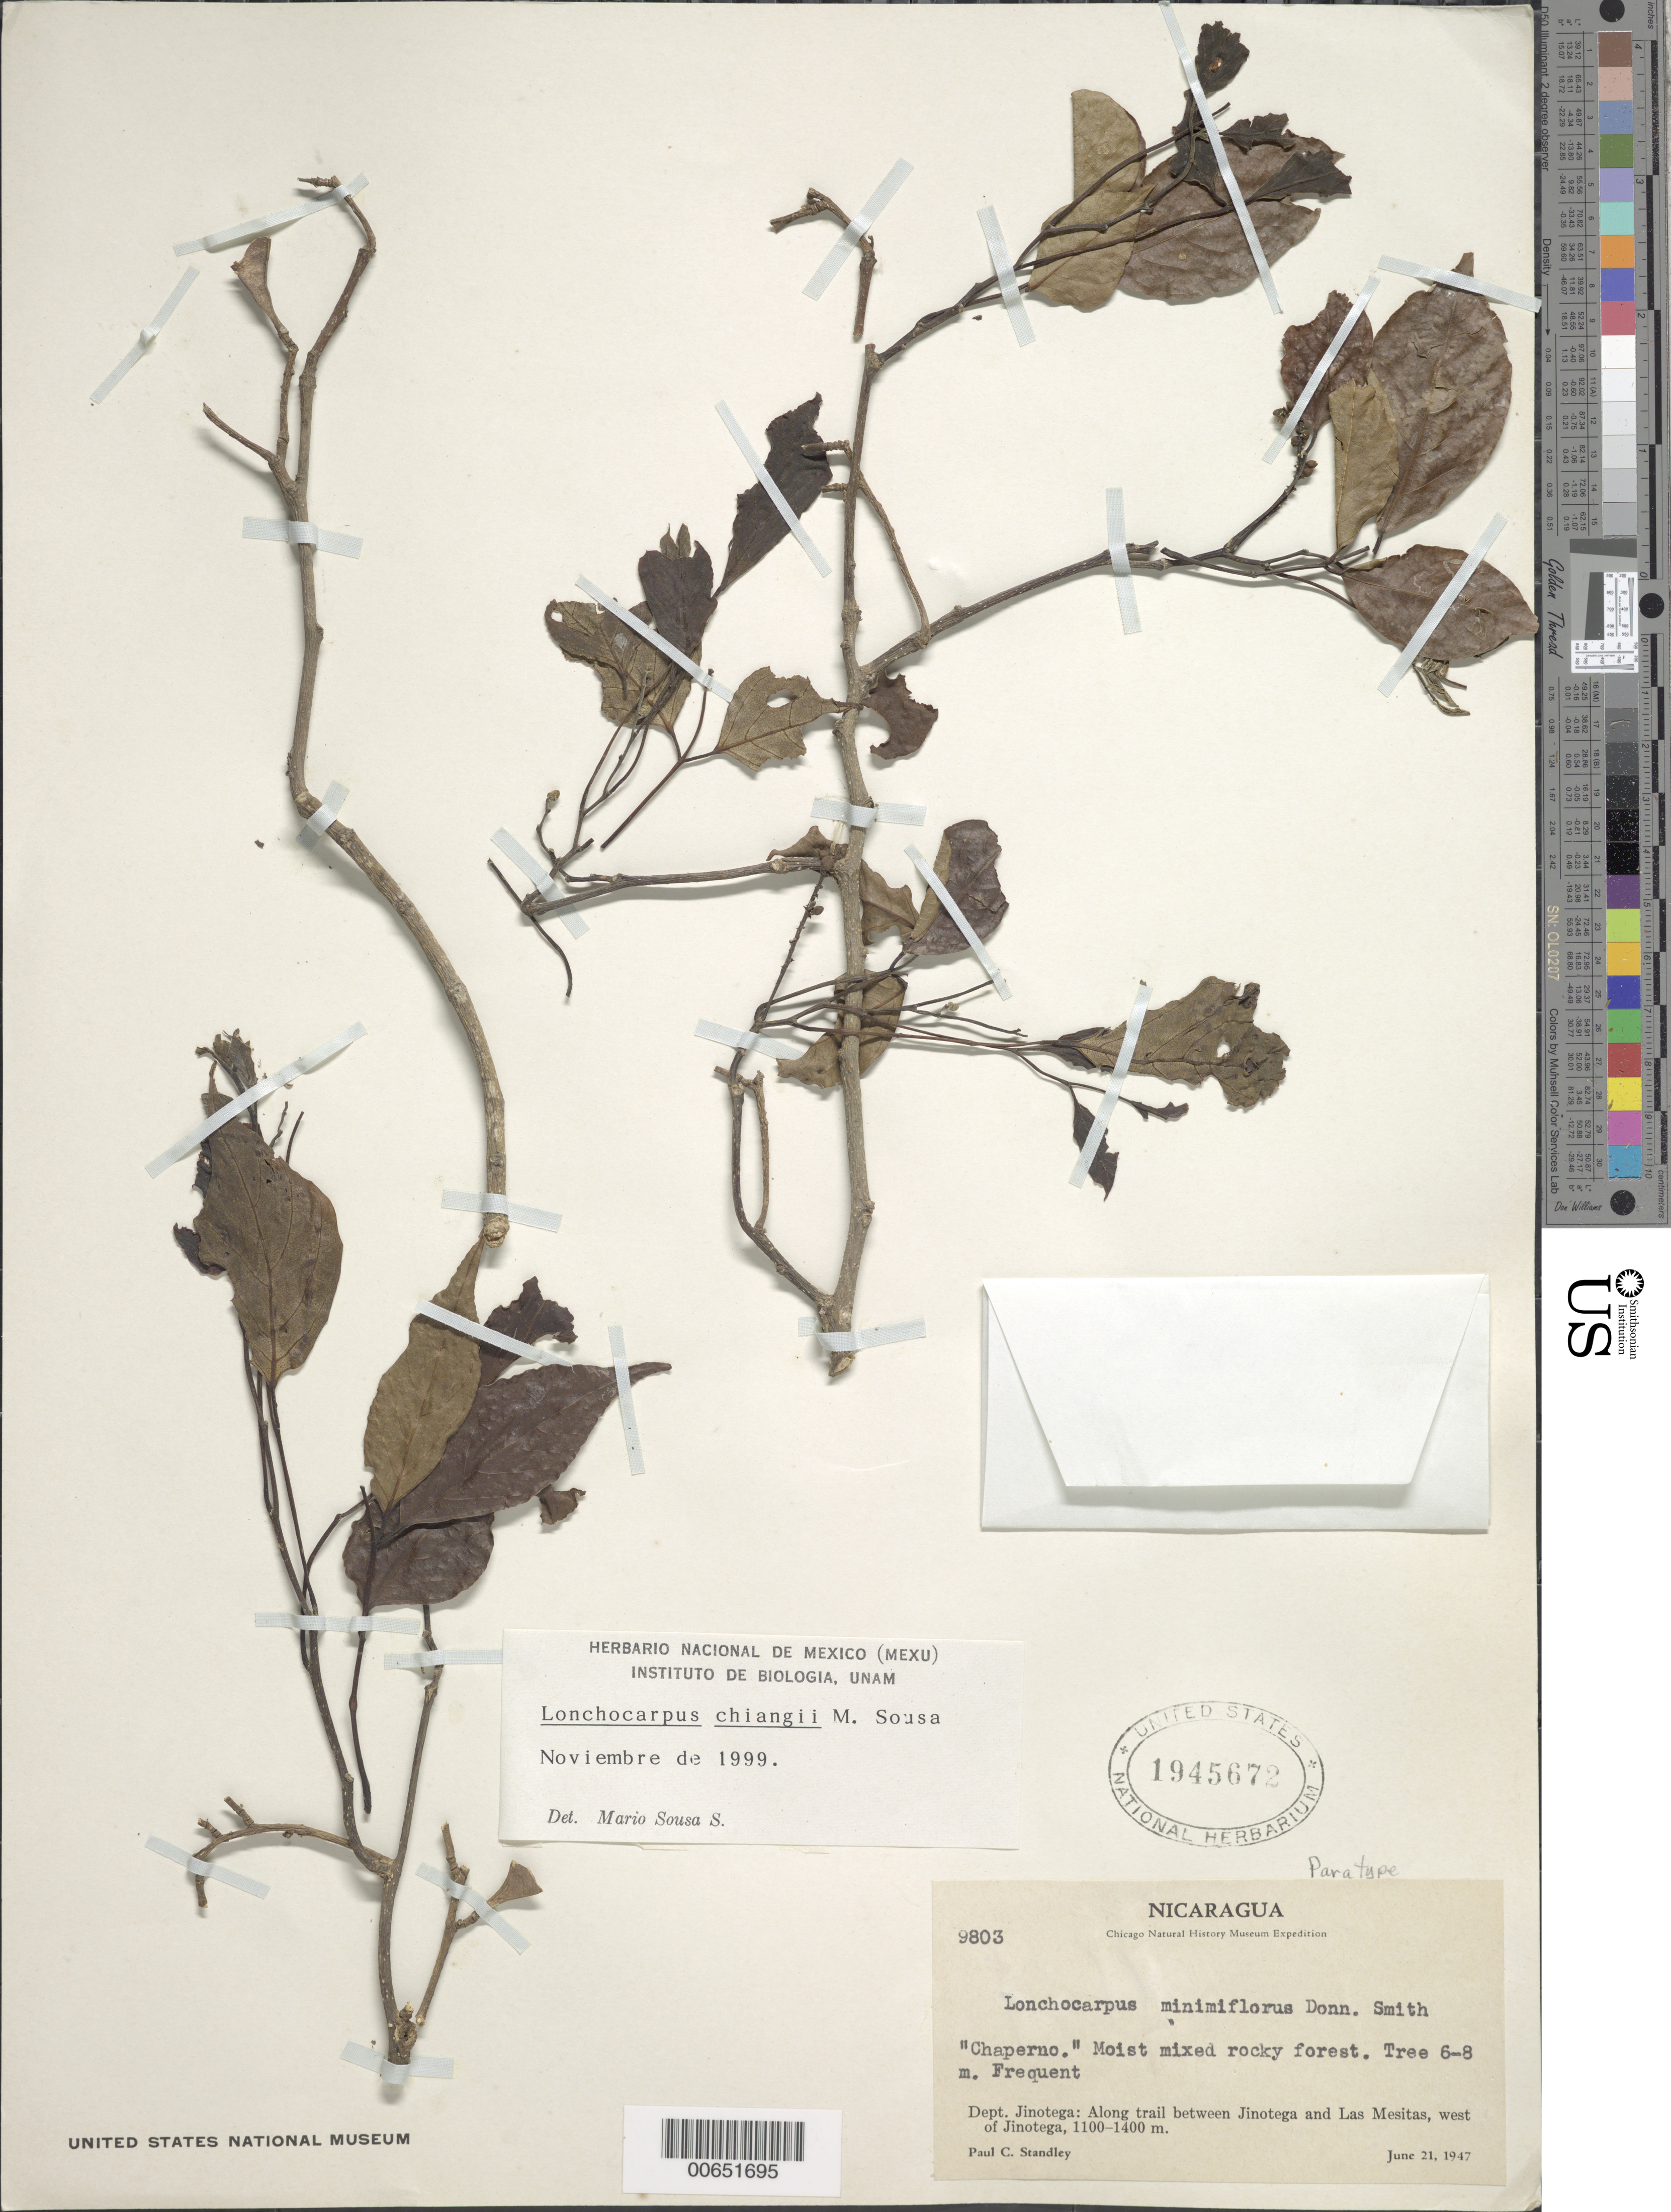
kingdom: Plantae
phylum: Tracheophyta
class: Magnoliopsida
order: Fabales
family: Fabaceae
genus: Lonchocarpus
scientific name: Lonchocarpus chiangii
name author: M. Sousa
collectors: P. C. Standley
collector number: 9803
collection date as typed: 21 Jun 1947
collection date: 1947-06-21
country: Nicaragua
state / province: Jinotega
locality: Along trail between Jinotega and Las Mesitas, W of Jinotega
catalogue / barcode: US 1945672